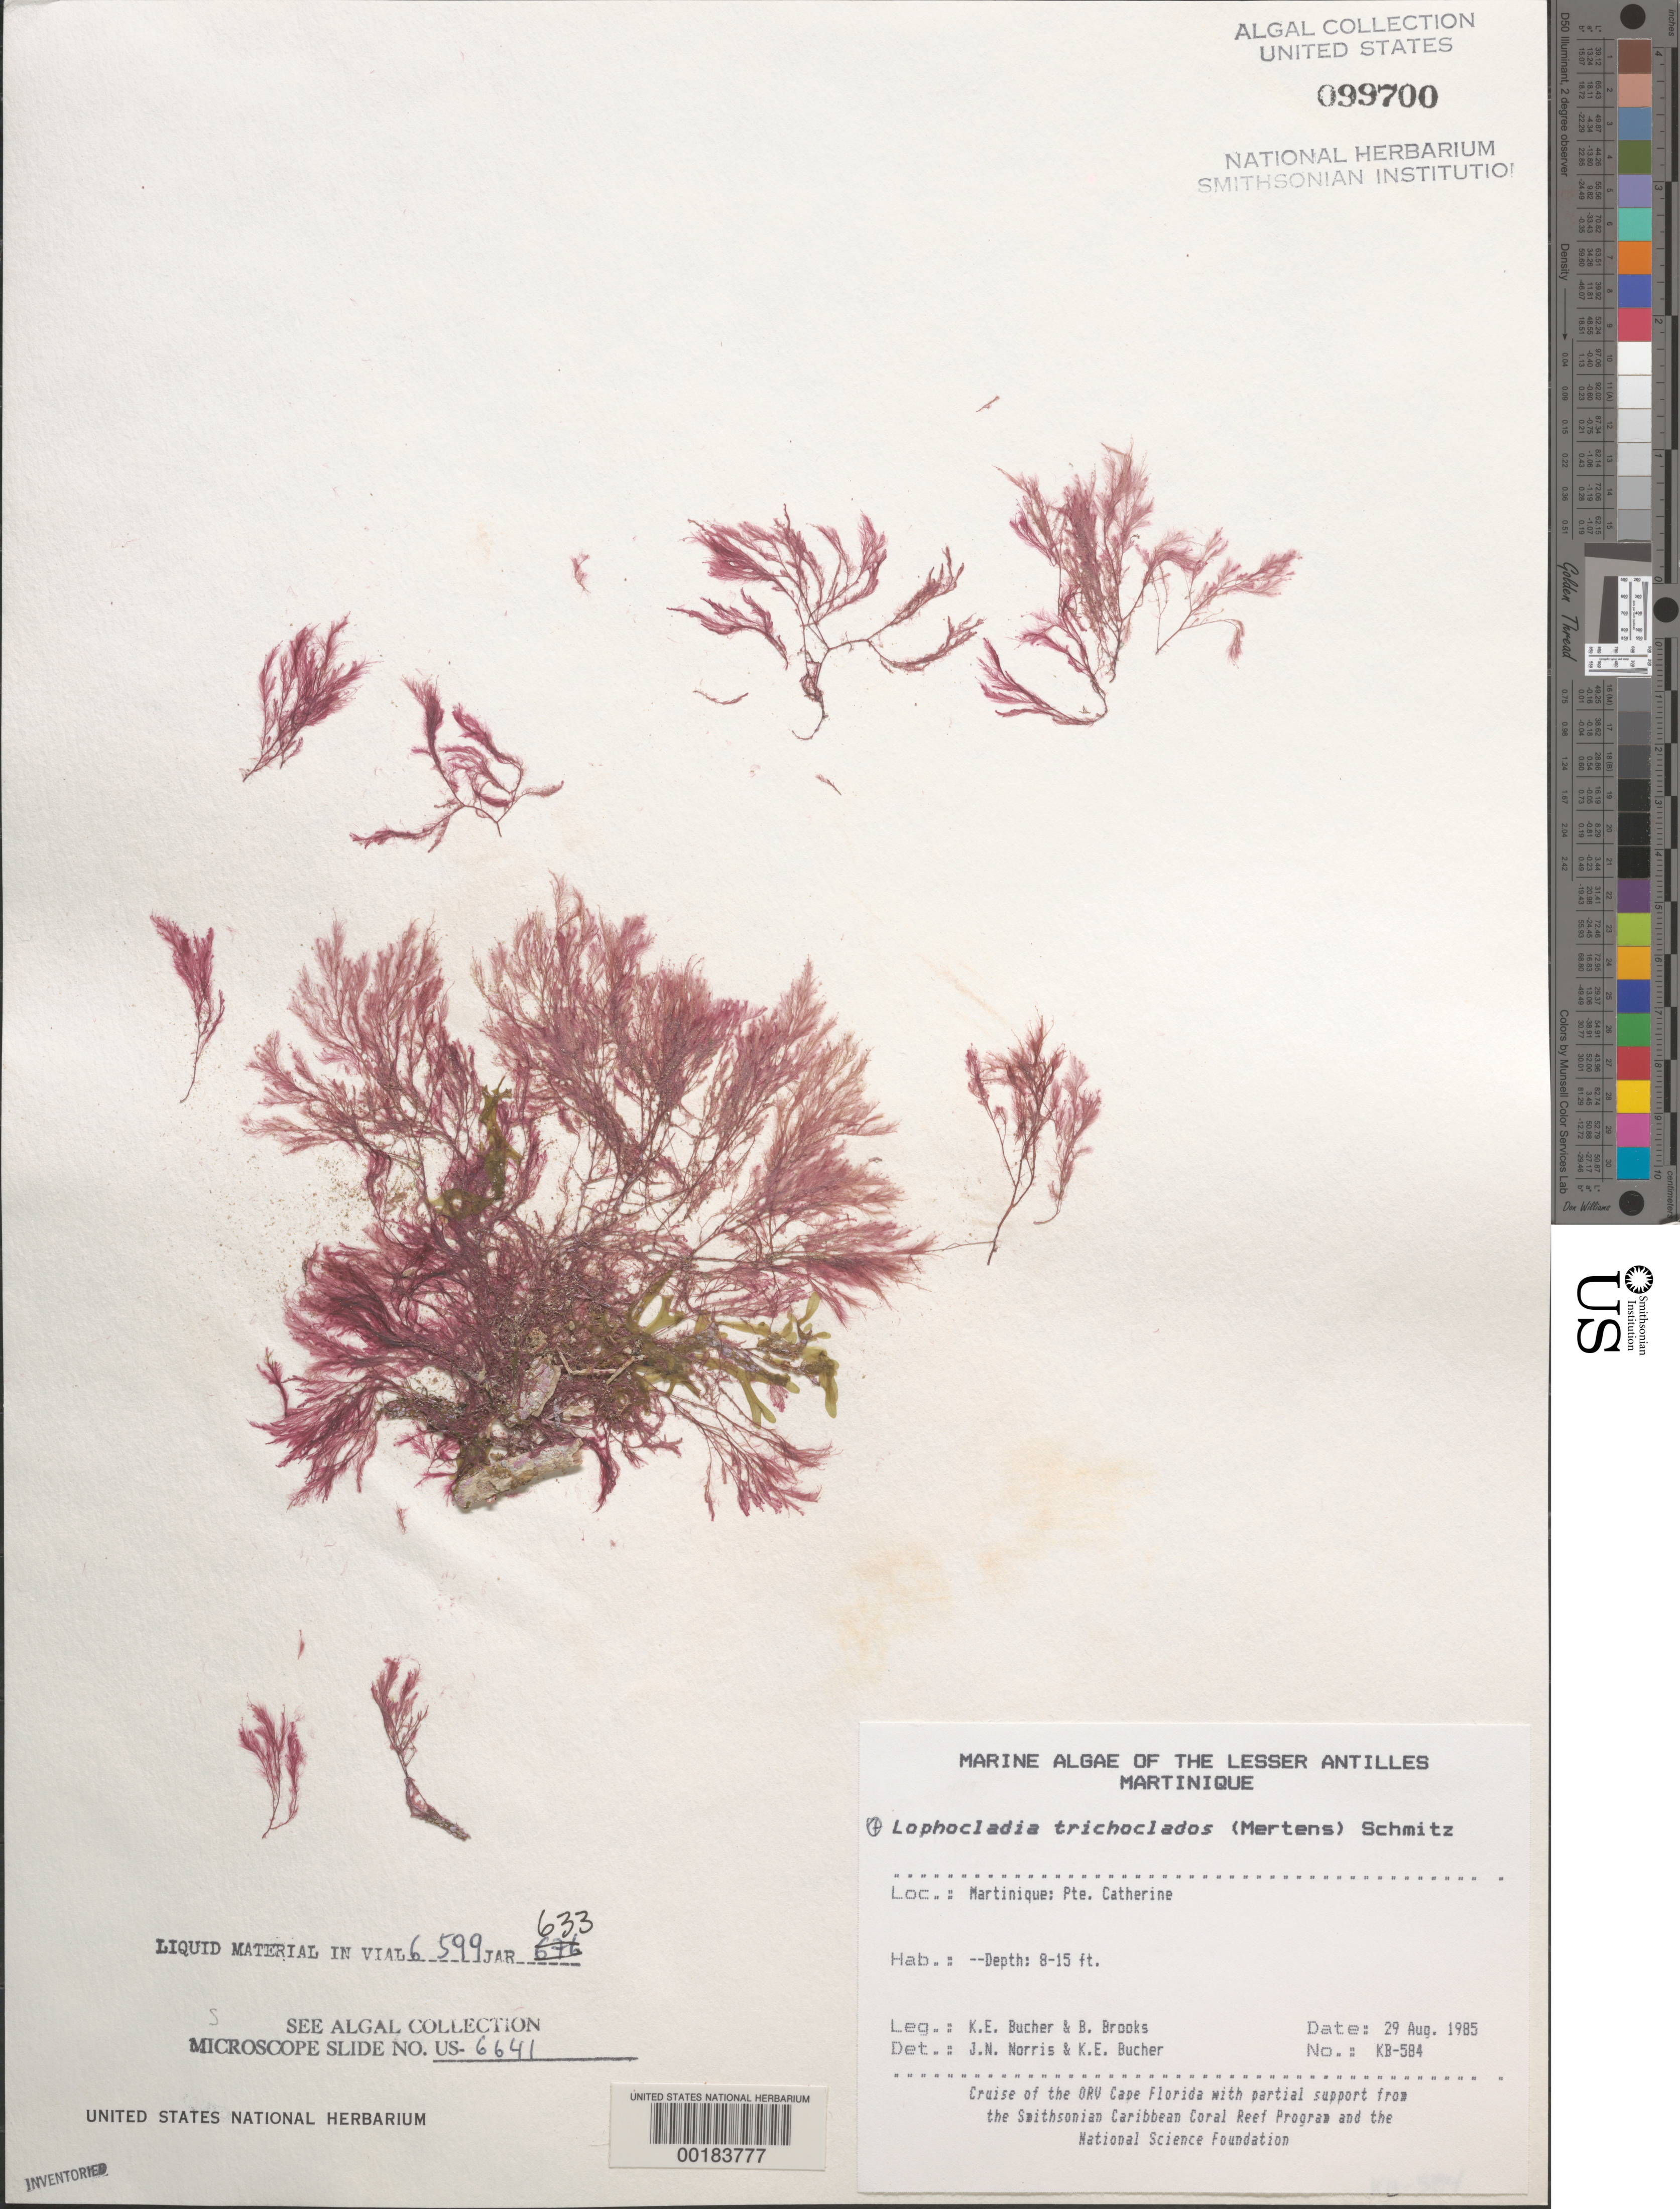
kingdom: Plantae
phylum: Rhodophyta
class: Florideophyceae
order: Ceramiales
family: Rhodomelaceae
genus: Lophocladia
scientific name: Lophocladia trichoclados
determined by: Norris, J. N.; Bucher, K. E.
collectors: K. E. Bucher & B. Brooks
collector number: Kb-584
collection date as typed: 29 Aug 1985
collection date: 1985-08-29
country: Martinique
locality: Pointe Catherine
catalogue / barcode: US 99700